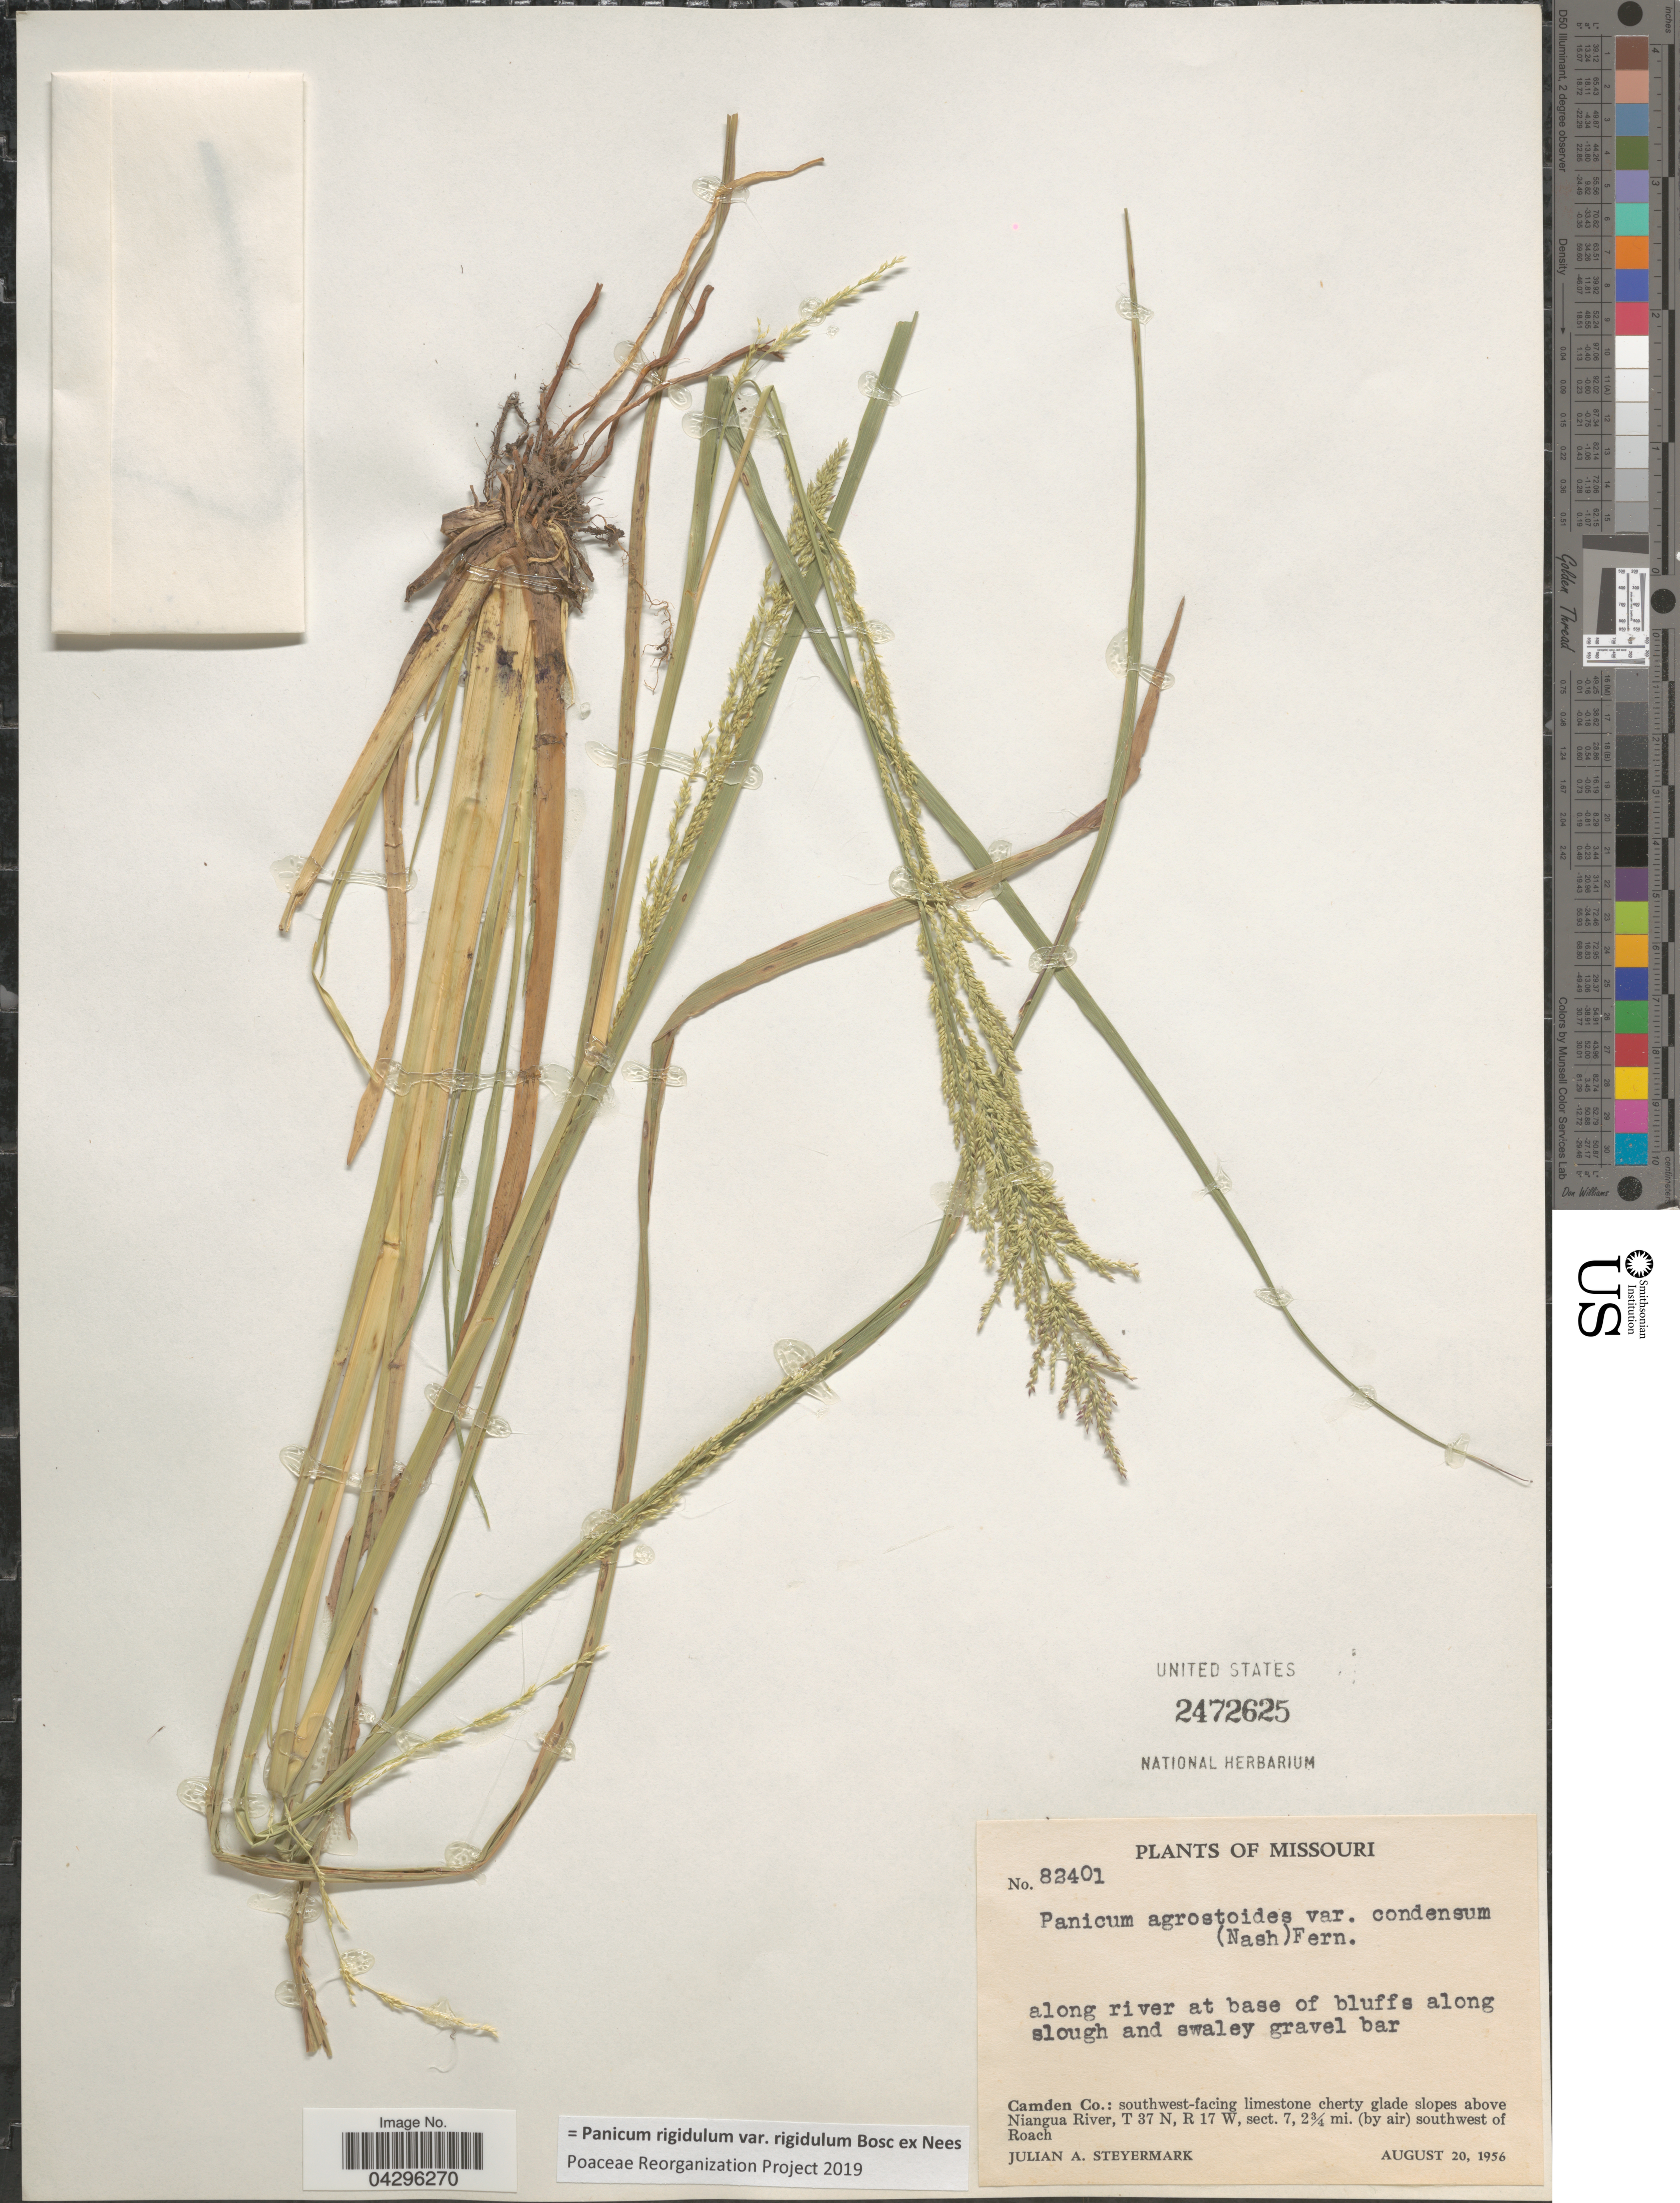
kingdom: Plantae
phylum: Tracheophyta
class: Liliopsida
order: Poales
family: Poaceae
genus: Panicum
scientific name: Panicum rigidulum var. rigidulum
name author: Bosc ex Nees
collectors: J. Steyermark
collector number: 82401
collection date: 1956-08-20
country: United States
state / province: Missouri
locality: Along river at base of bluffs along slough and swaley gravel bar. Camden Co.: southwest-facing limestone cherty glade slopes above Niangua River, T 3 N, R 17 W, sect. 7, 2 3/4 mi. (by air) southwest of Roach.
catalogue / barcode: US 2472625